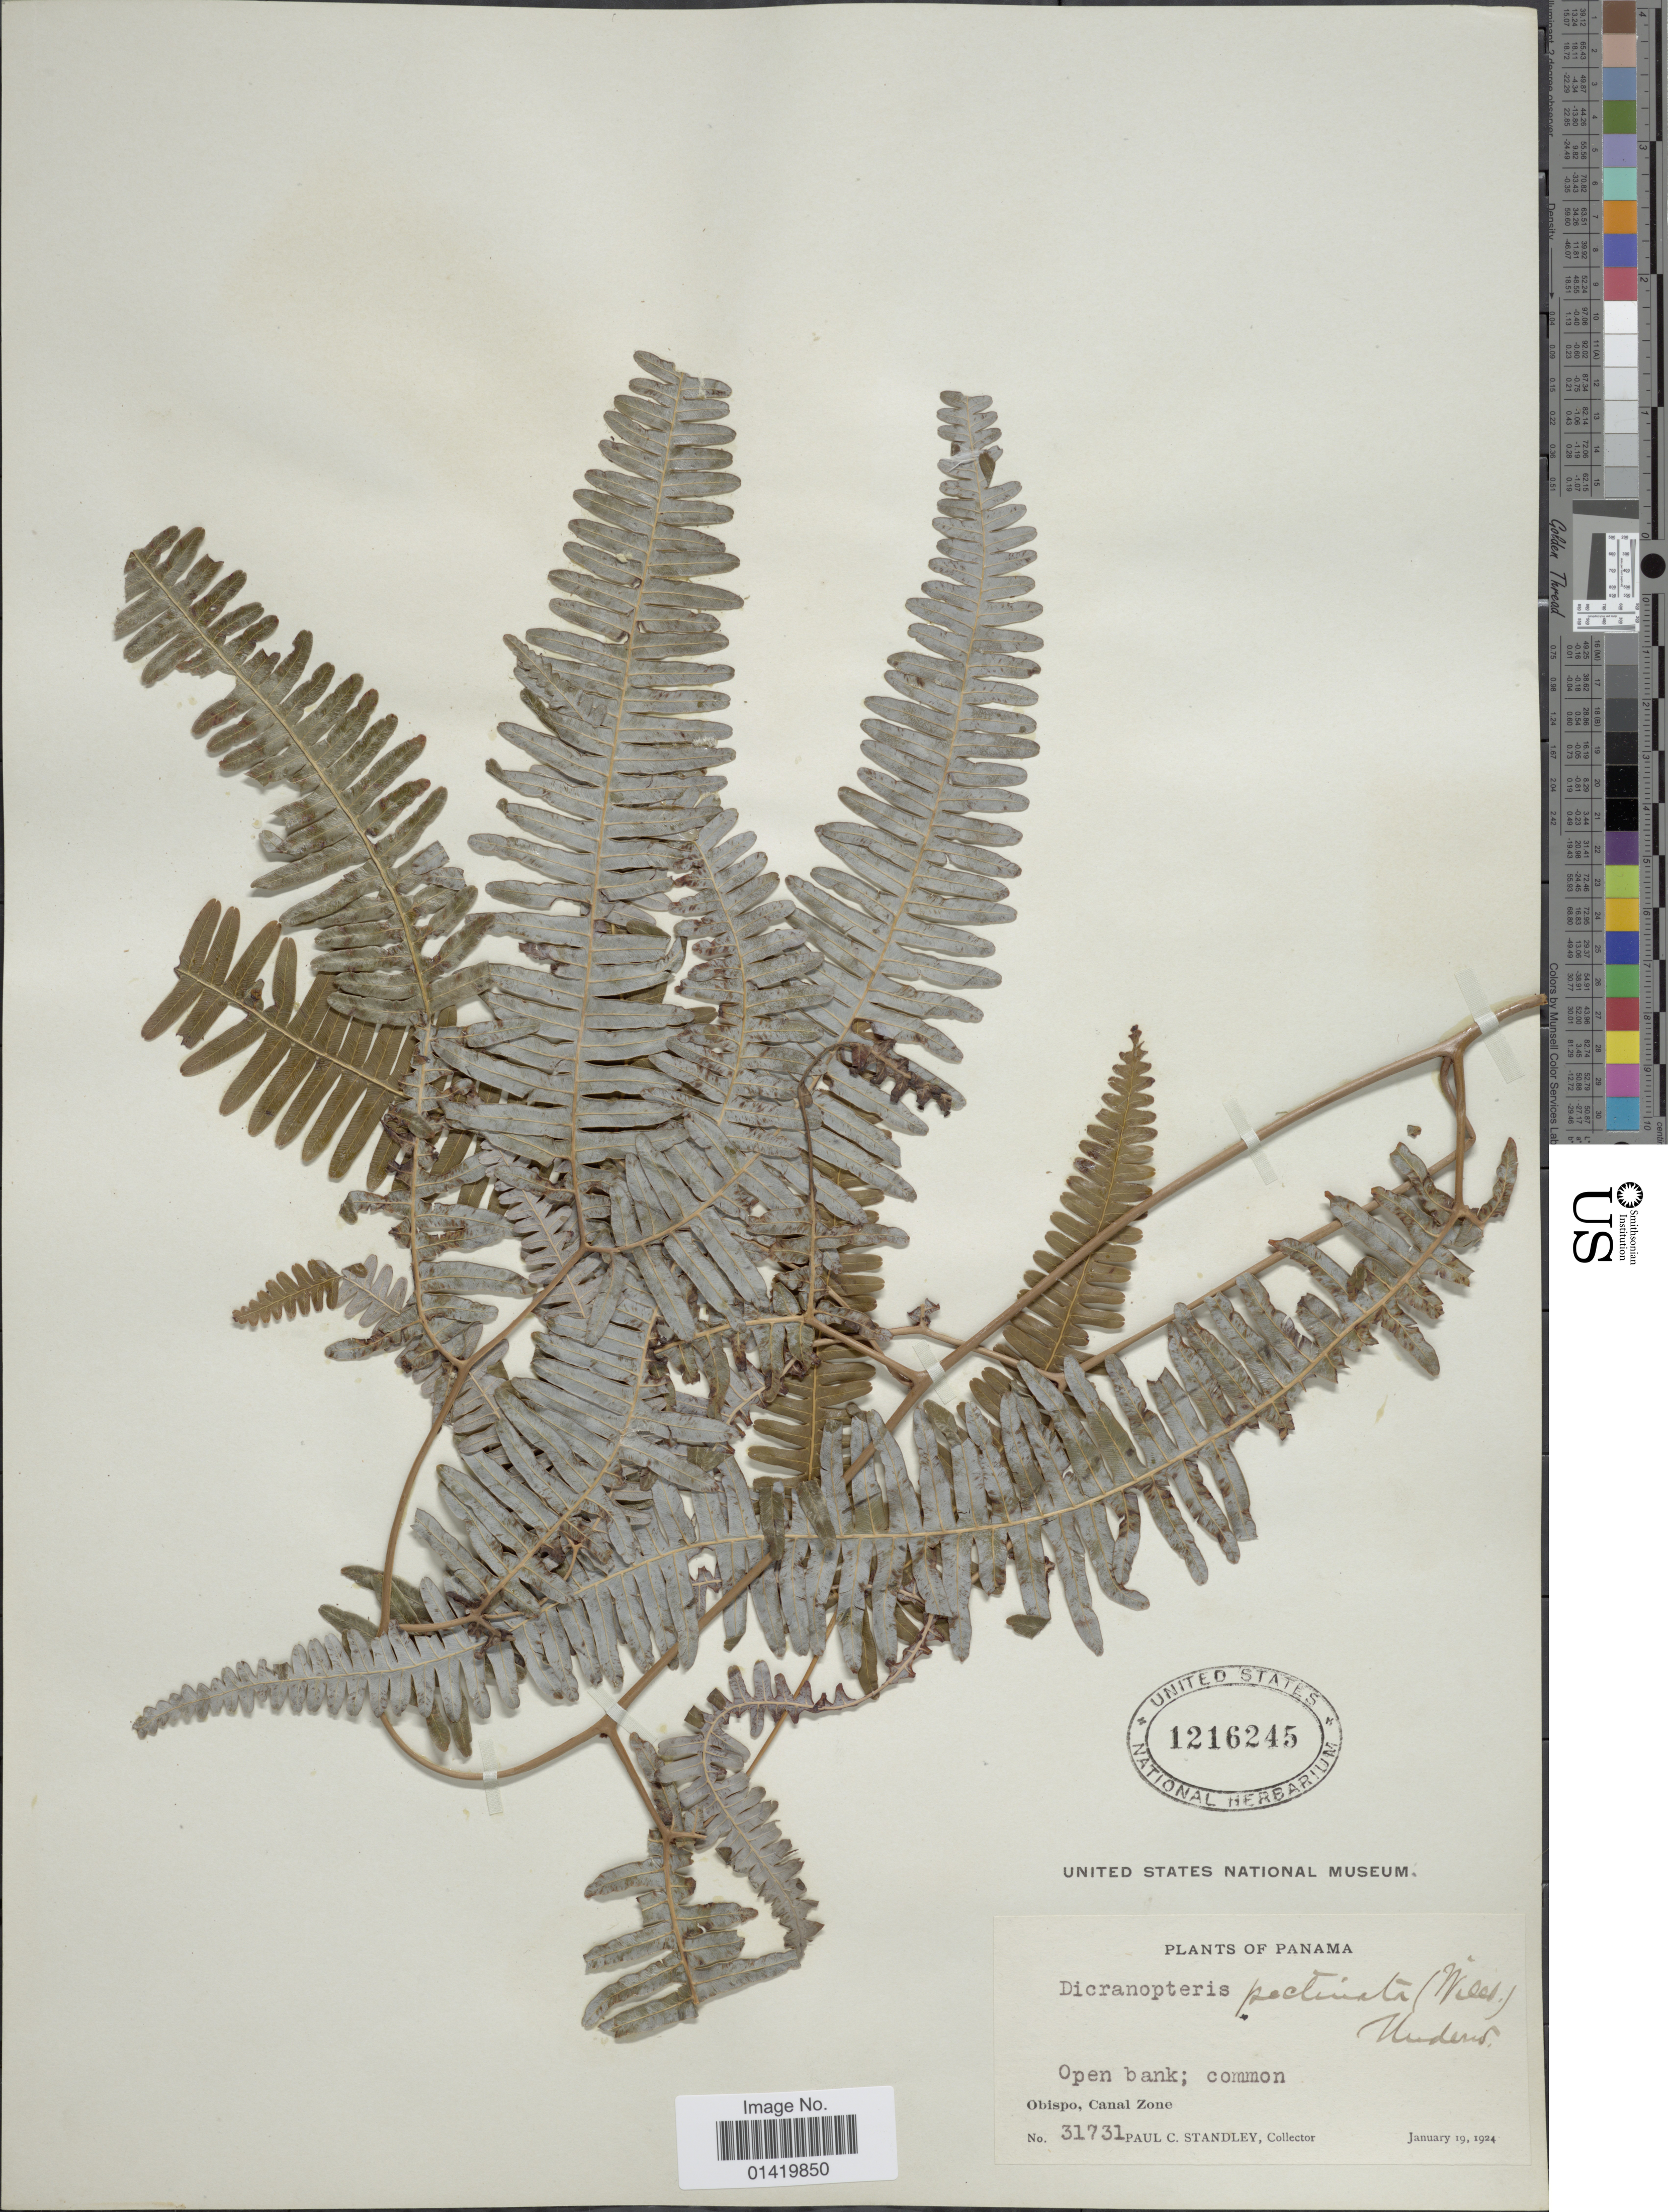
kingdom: Plantae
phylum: Tracheophyta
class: Polypodiopsida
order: Gleicheniales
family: Gleicheniaceae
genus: Gleichenella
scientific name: Gleichenella pectinata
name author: (Willd.) Ching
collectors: P. C. Standley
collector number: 31731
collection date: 1924-01-19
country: Panama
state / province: Colón / Panamá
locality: Obispo, Canal Zone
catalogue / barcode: US 1216245